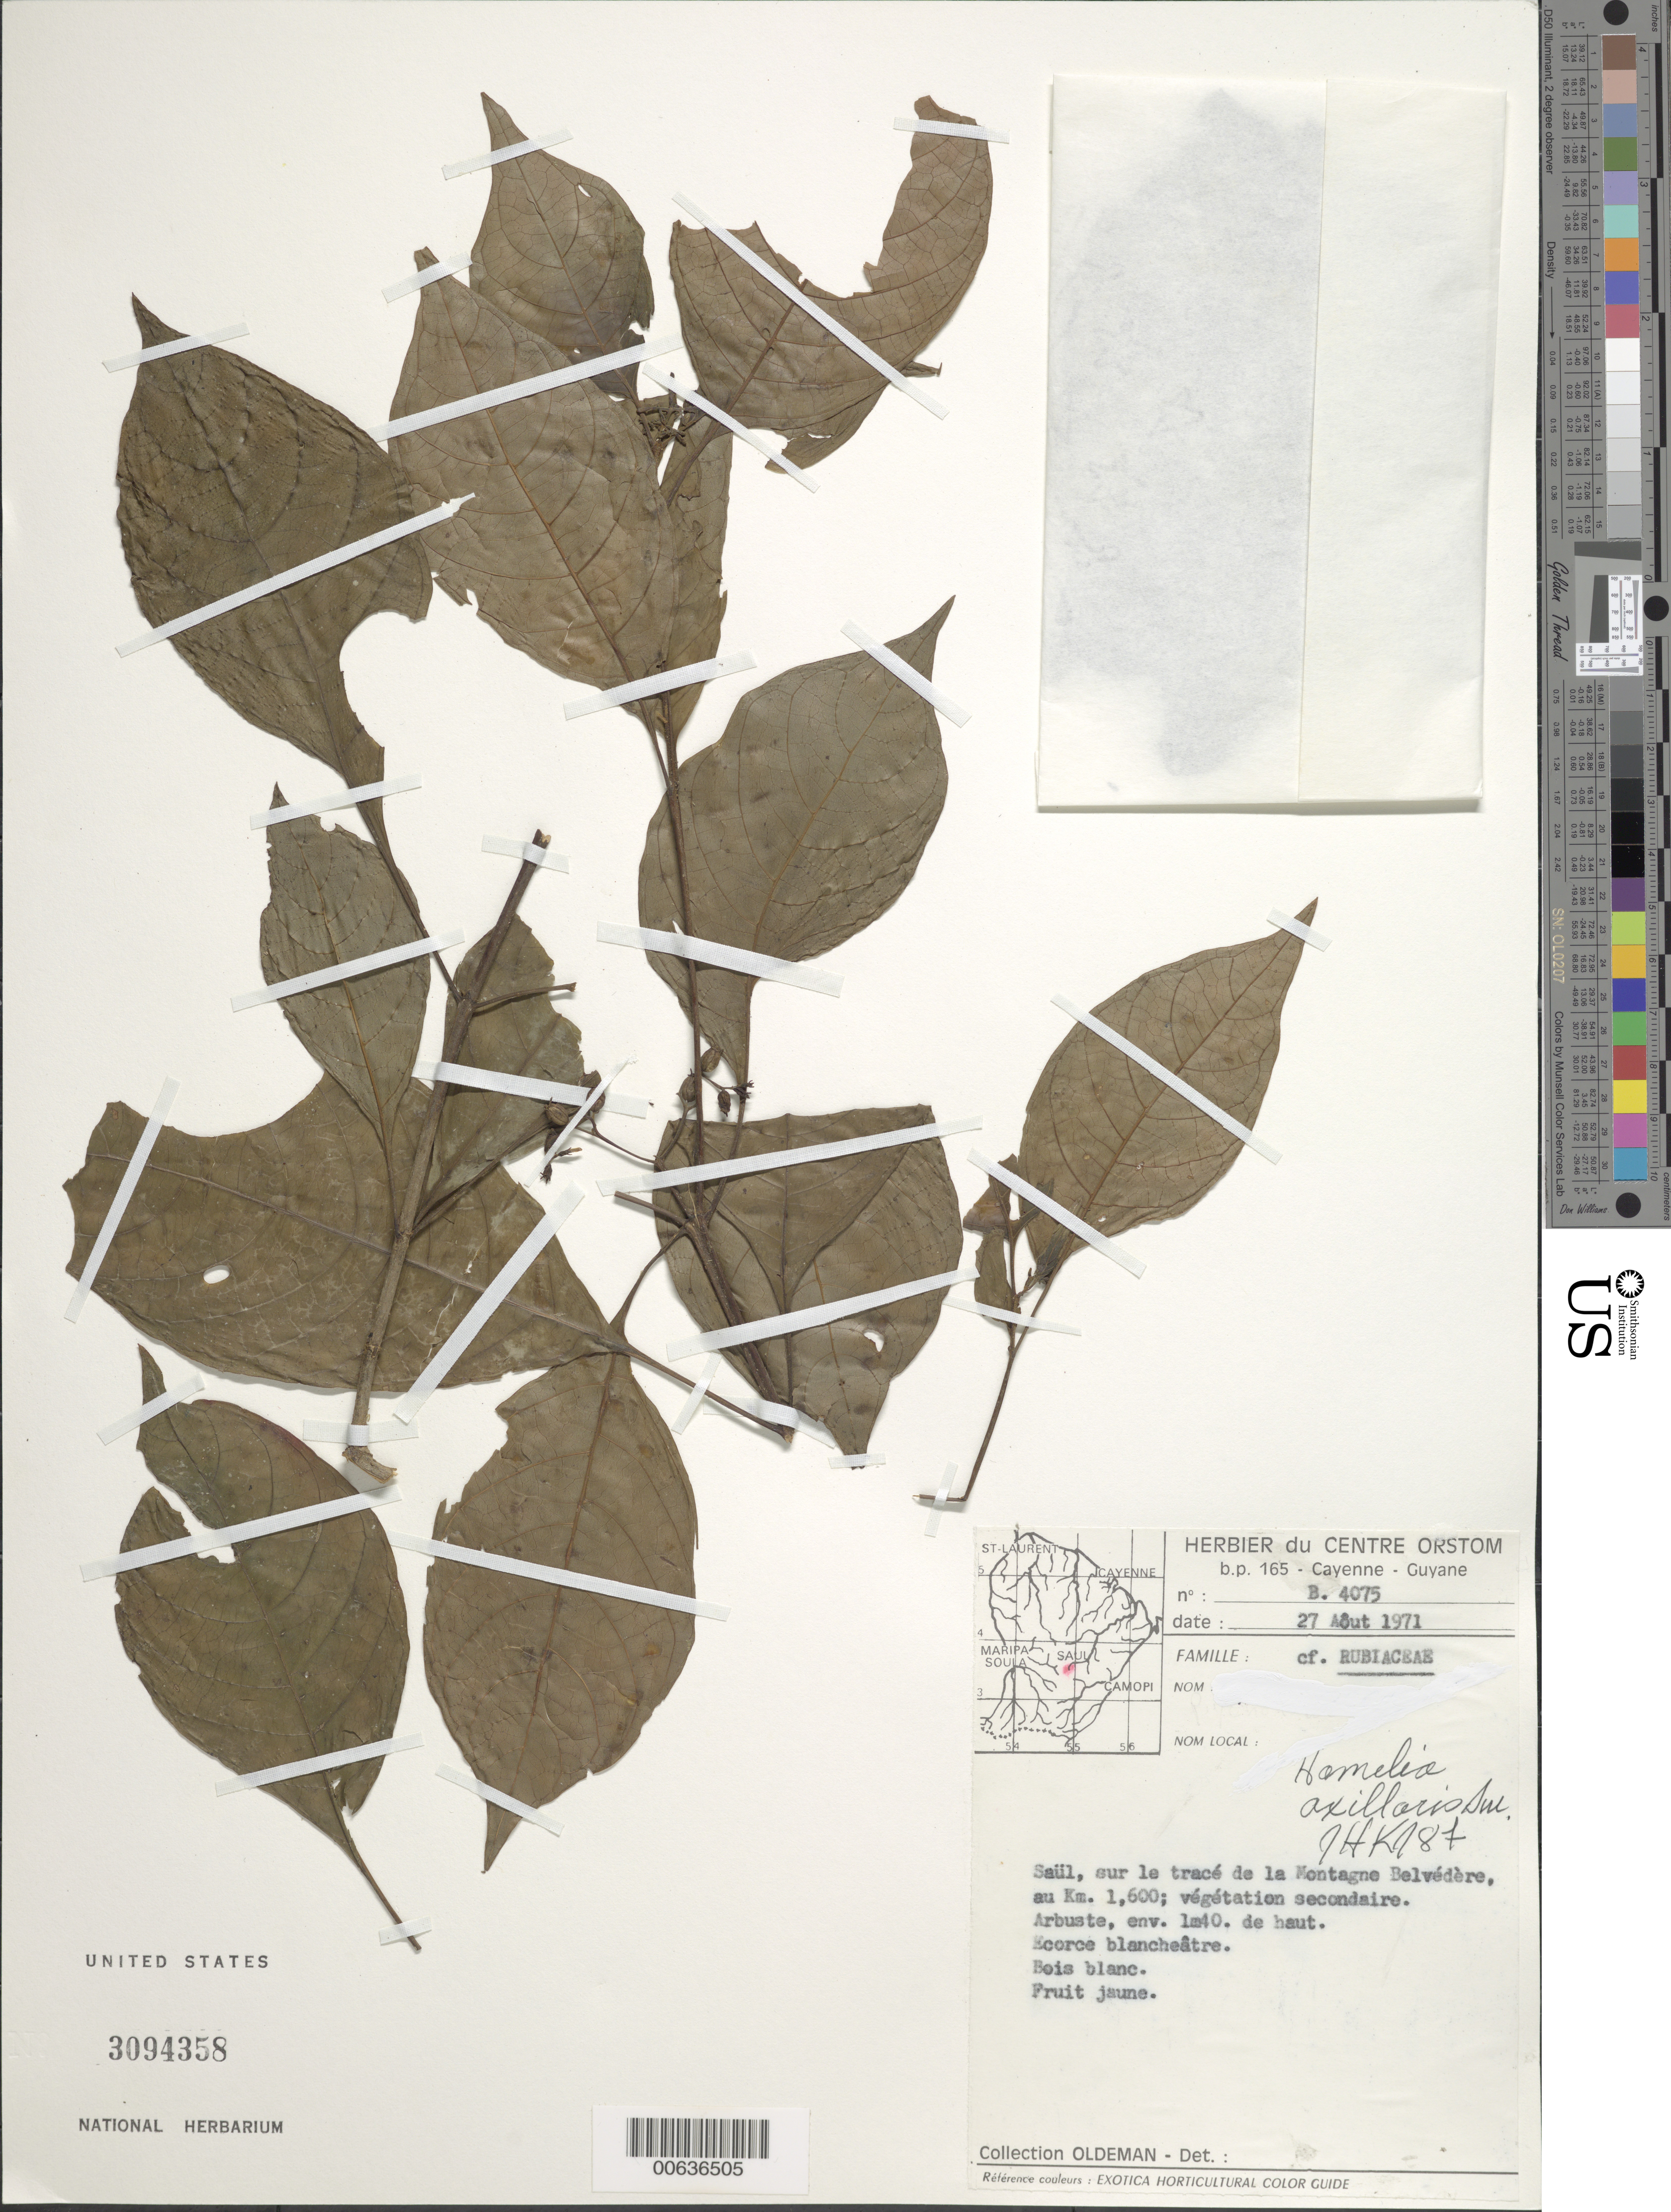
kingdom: Plantae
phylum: Tracheophyta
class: Magnoliopsida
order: Gentianales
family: Rubiaceae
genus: Hamelia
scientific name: Hamelia axillaris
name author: Sw.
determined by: Kirkbride, J. H.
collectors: R. Oldeman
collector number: B 4075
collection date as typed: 27-Aug-71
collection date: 1971-08-27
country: French Guiana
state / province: Saint-Laurent-du-Maroni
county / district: Saül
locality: Saül, sur la tracé de la Montagne Belvédère, km 1.6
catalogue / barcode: US 3094358